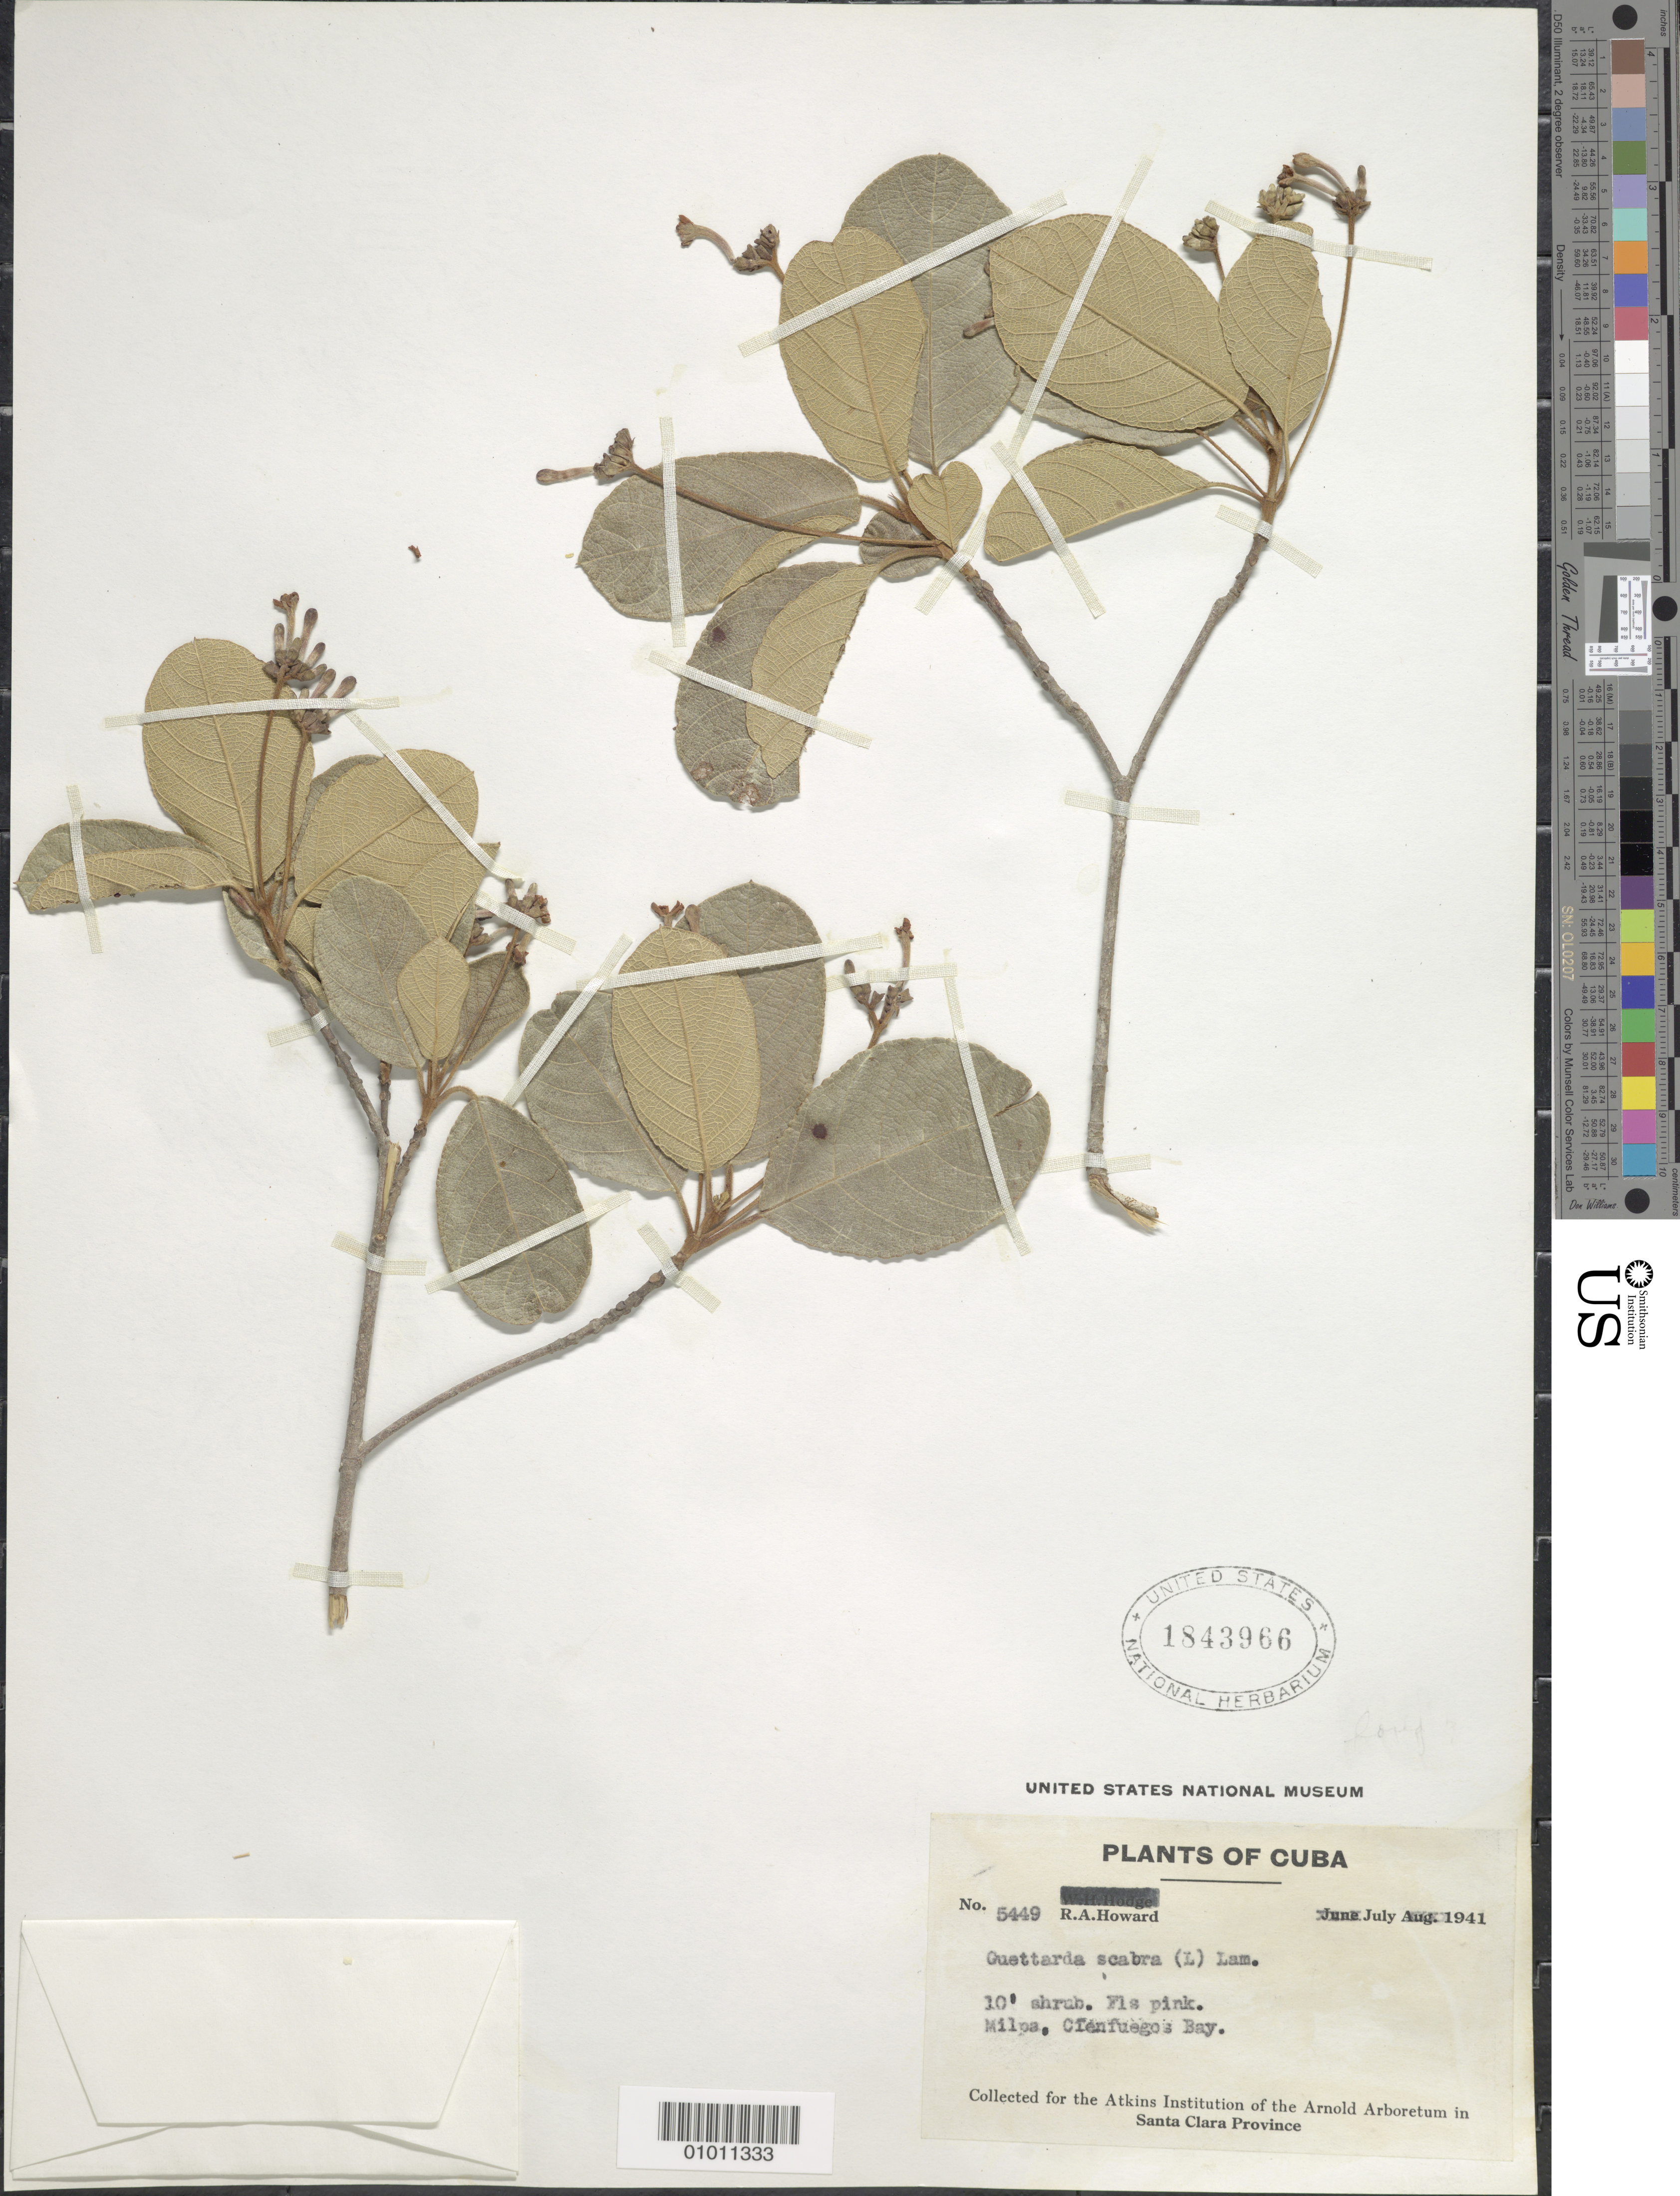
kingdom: Plantae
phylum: Tracheophyta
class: Magnoliopsida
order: Gentianales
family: Rubiaceae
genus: Guettarda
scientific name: Guettarda scabra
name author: (L.) Vent.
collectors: R. A. Howard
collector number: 5449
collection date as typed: Jul 1941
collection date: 1941-07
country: Cuba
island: Cuba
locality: Milpa, Cienfuegos Bay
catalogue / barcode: US 1843966